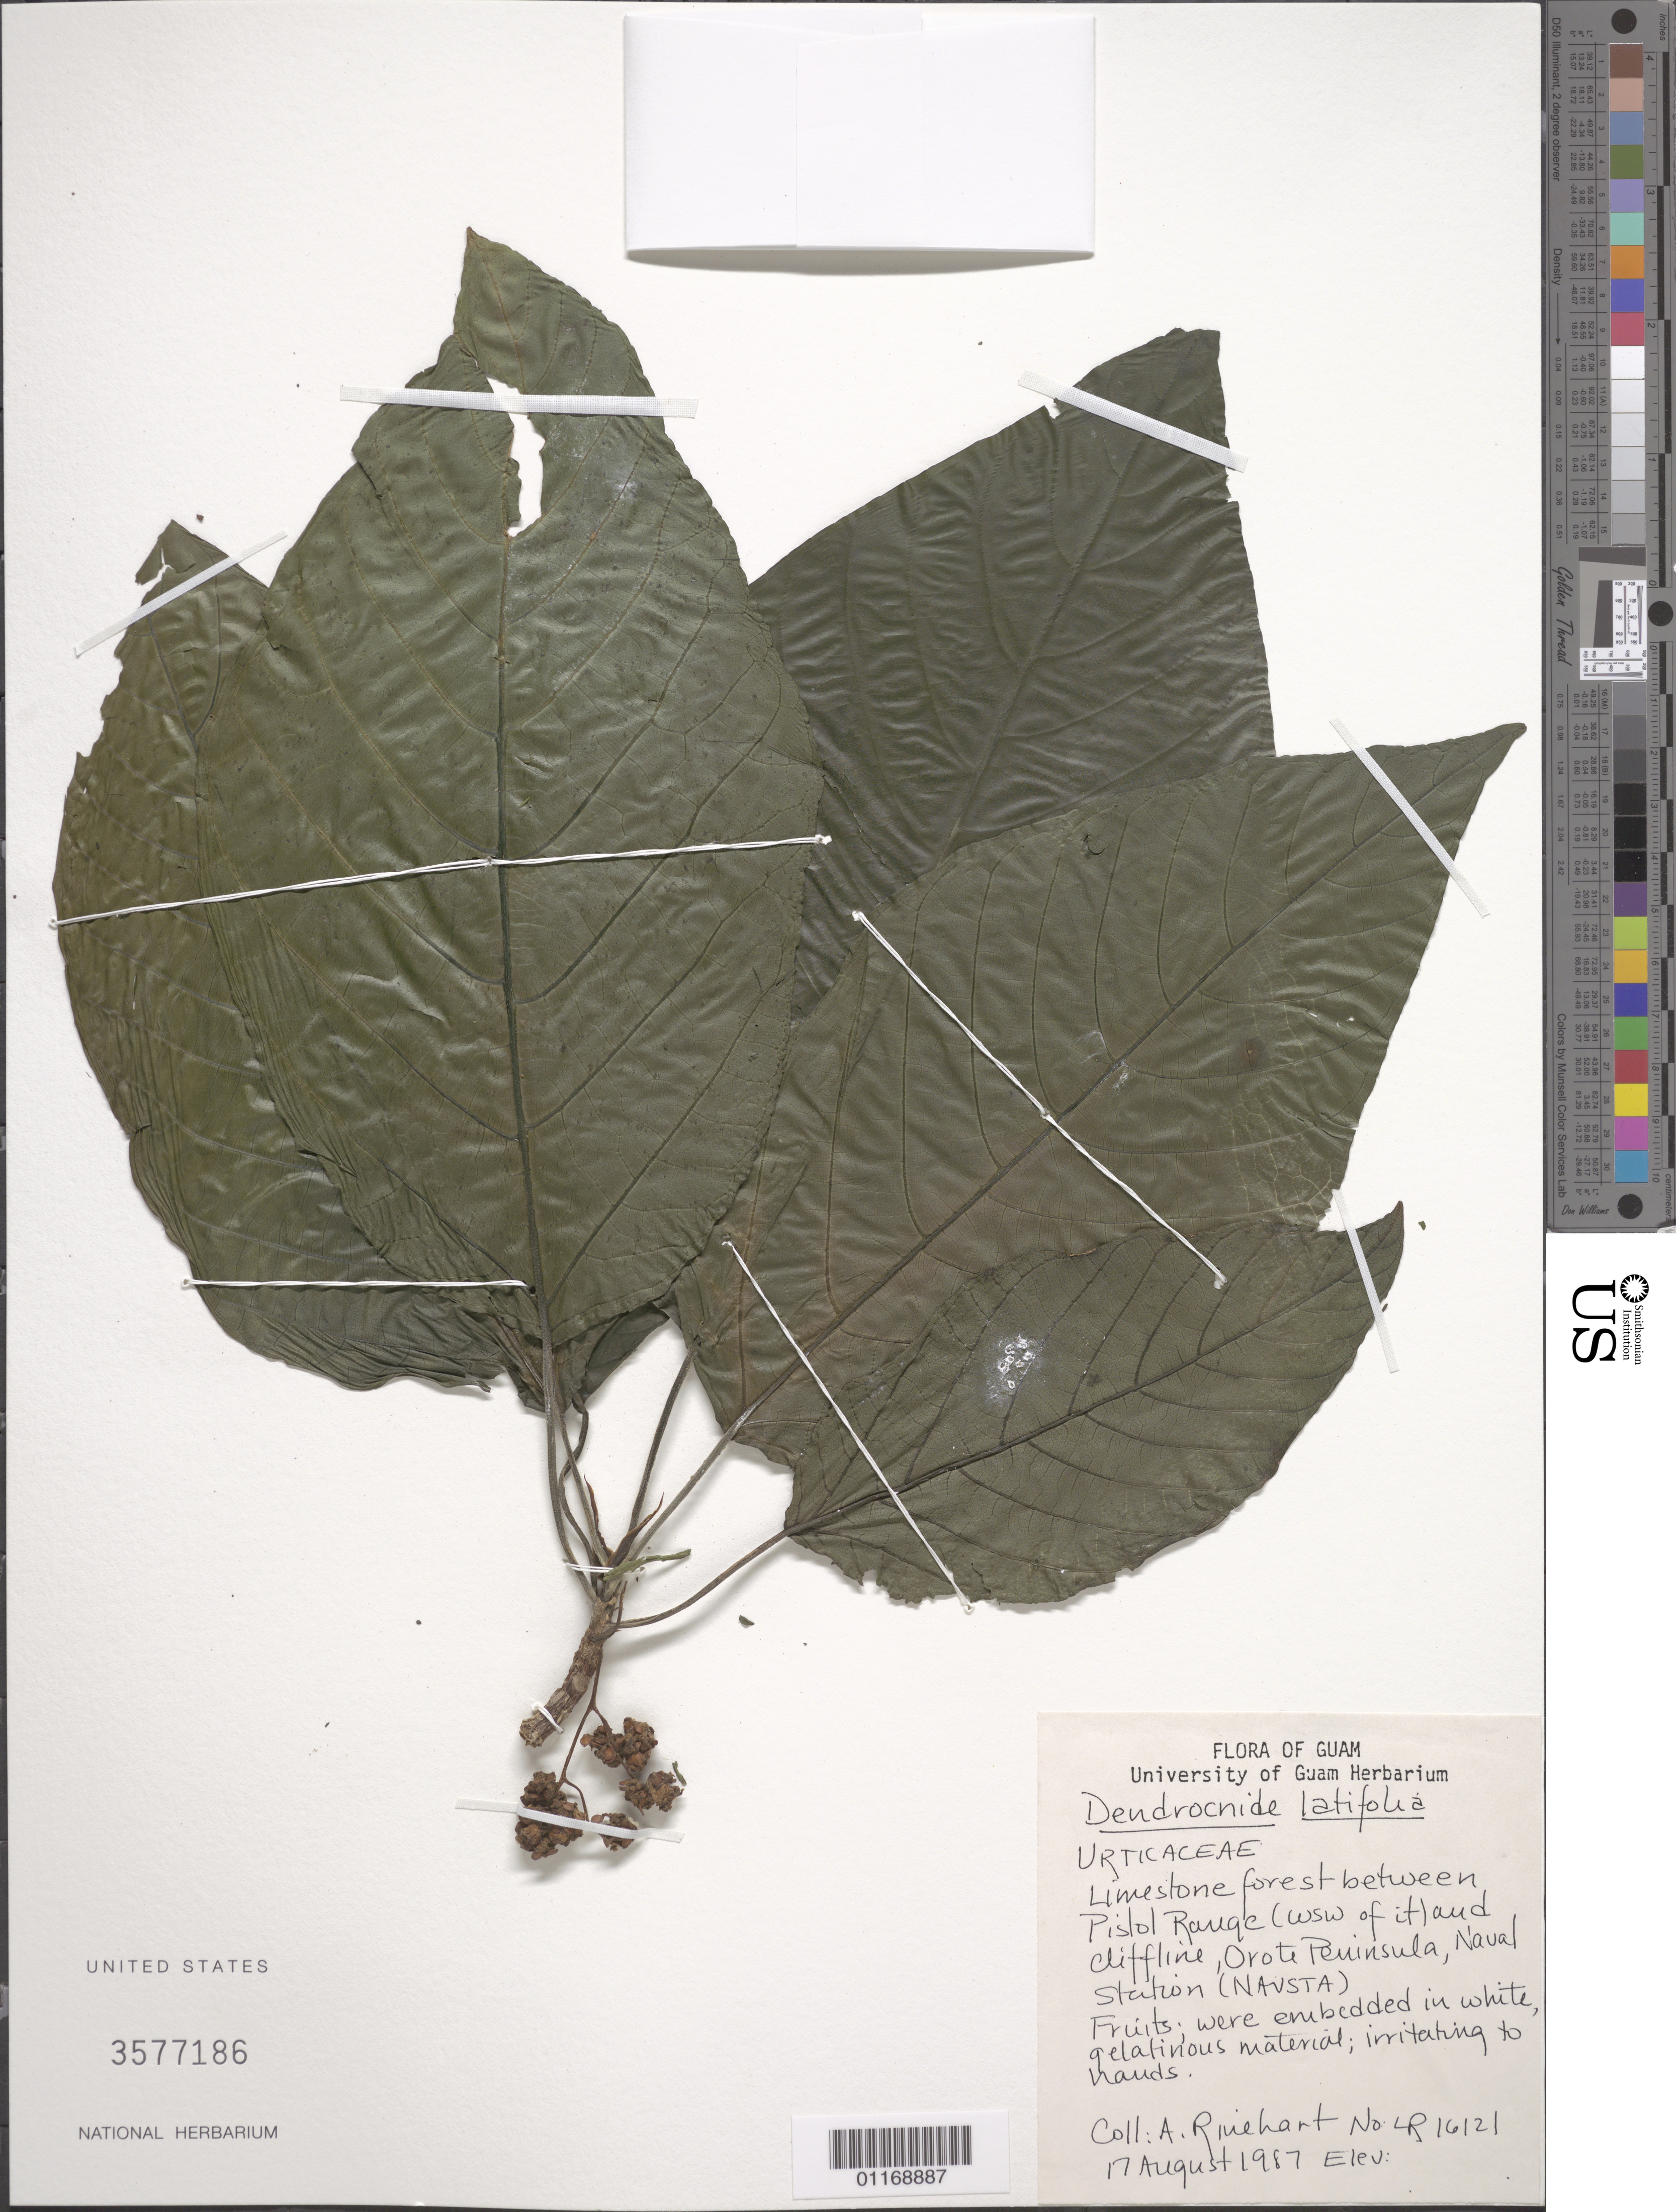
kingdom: Plantae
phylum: Tracheophyta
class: Magnoliopsida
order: Rosales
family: Urticaceae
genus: Dendrocnide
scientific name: Dendrocnide latifolia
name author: (Gaudich.) Chew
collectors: A. Rinehart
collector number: LR16121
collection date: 1987-08-17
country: Guam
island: Guam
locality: Between Pistol Range (WSW of it) and cliffline, Orote Peninsula, Naval Station (NAVSTA).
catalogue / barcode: US 3577186